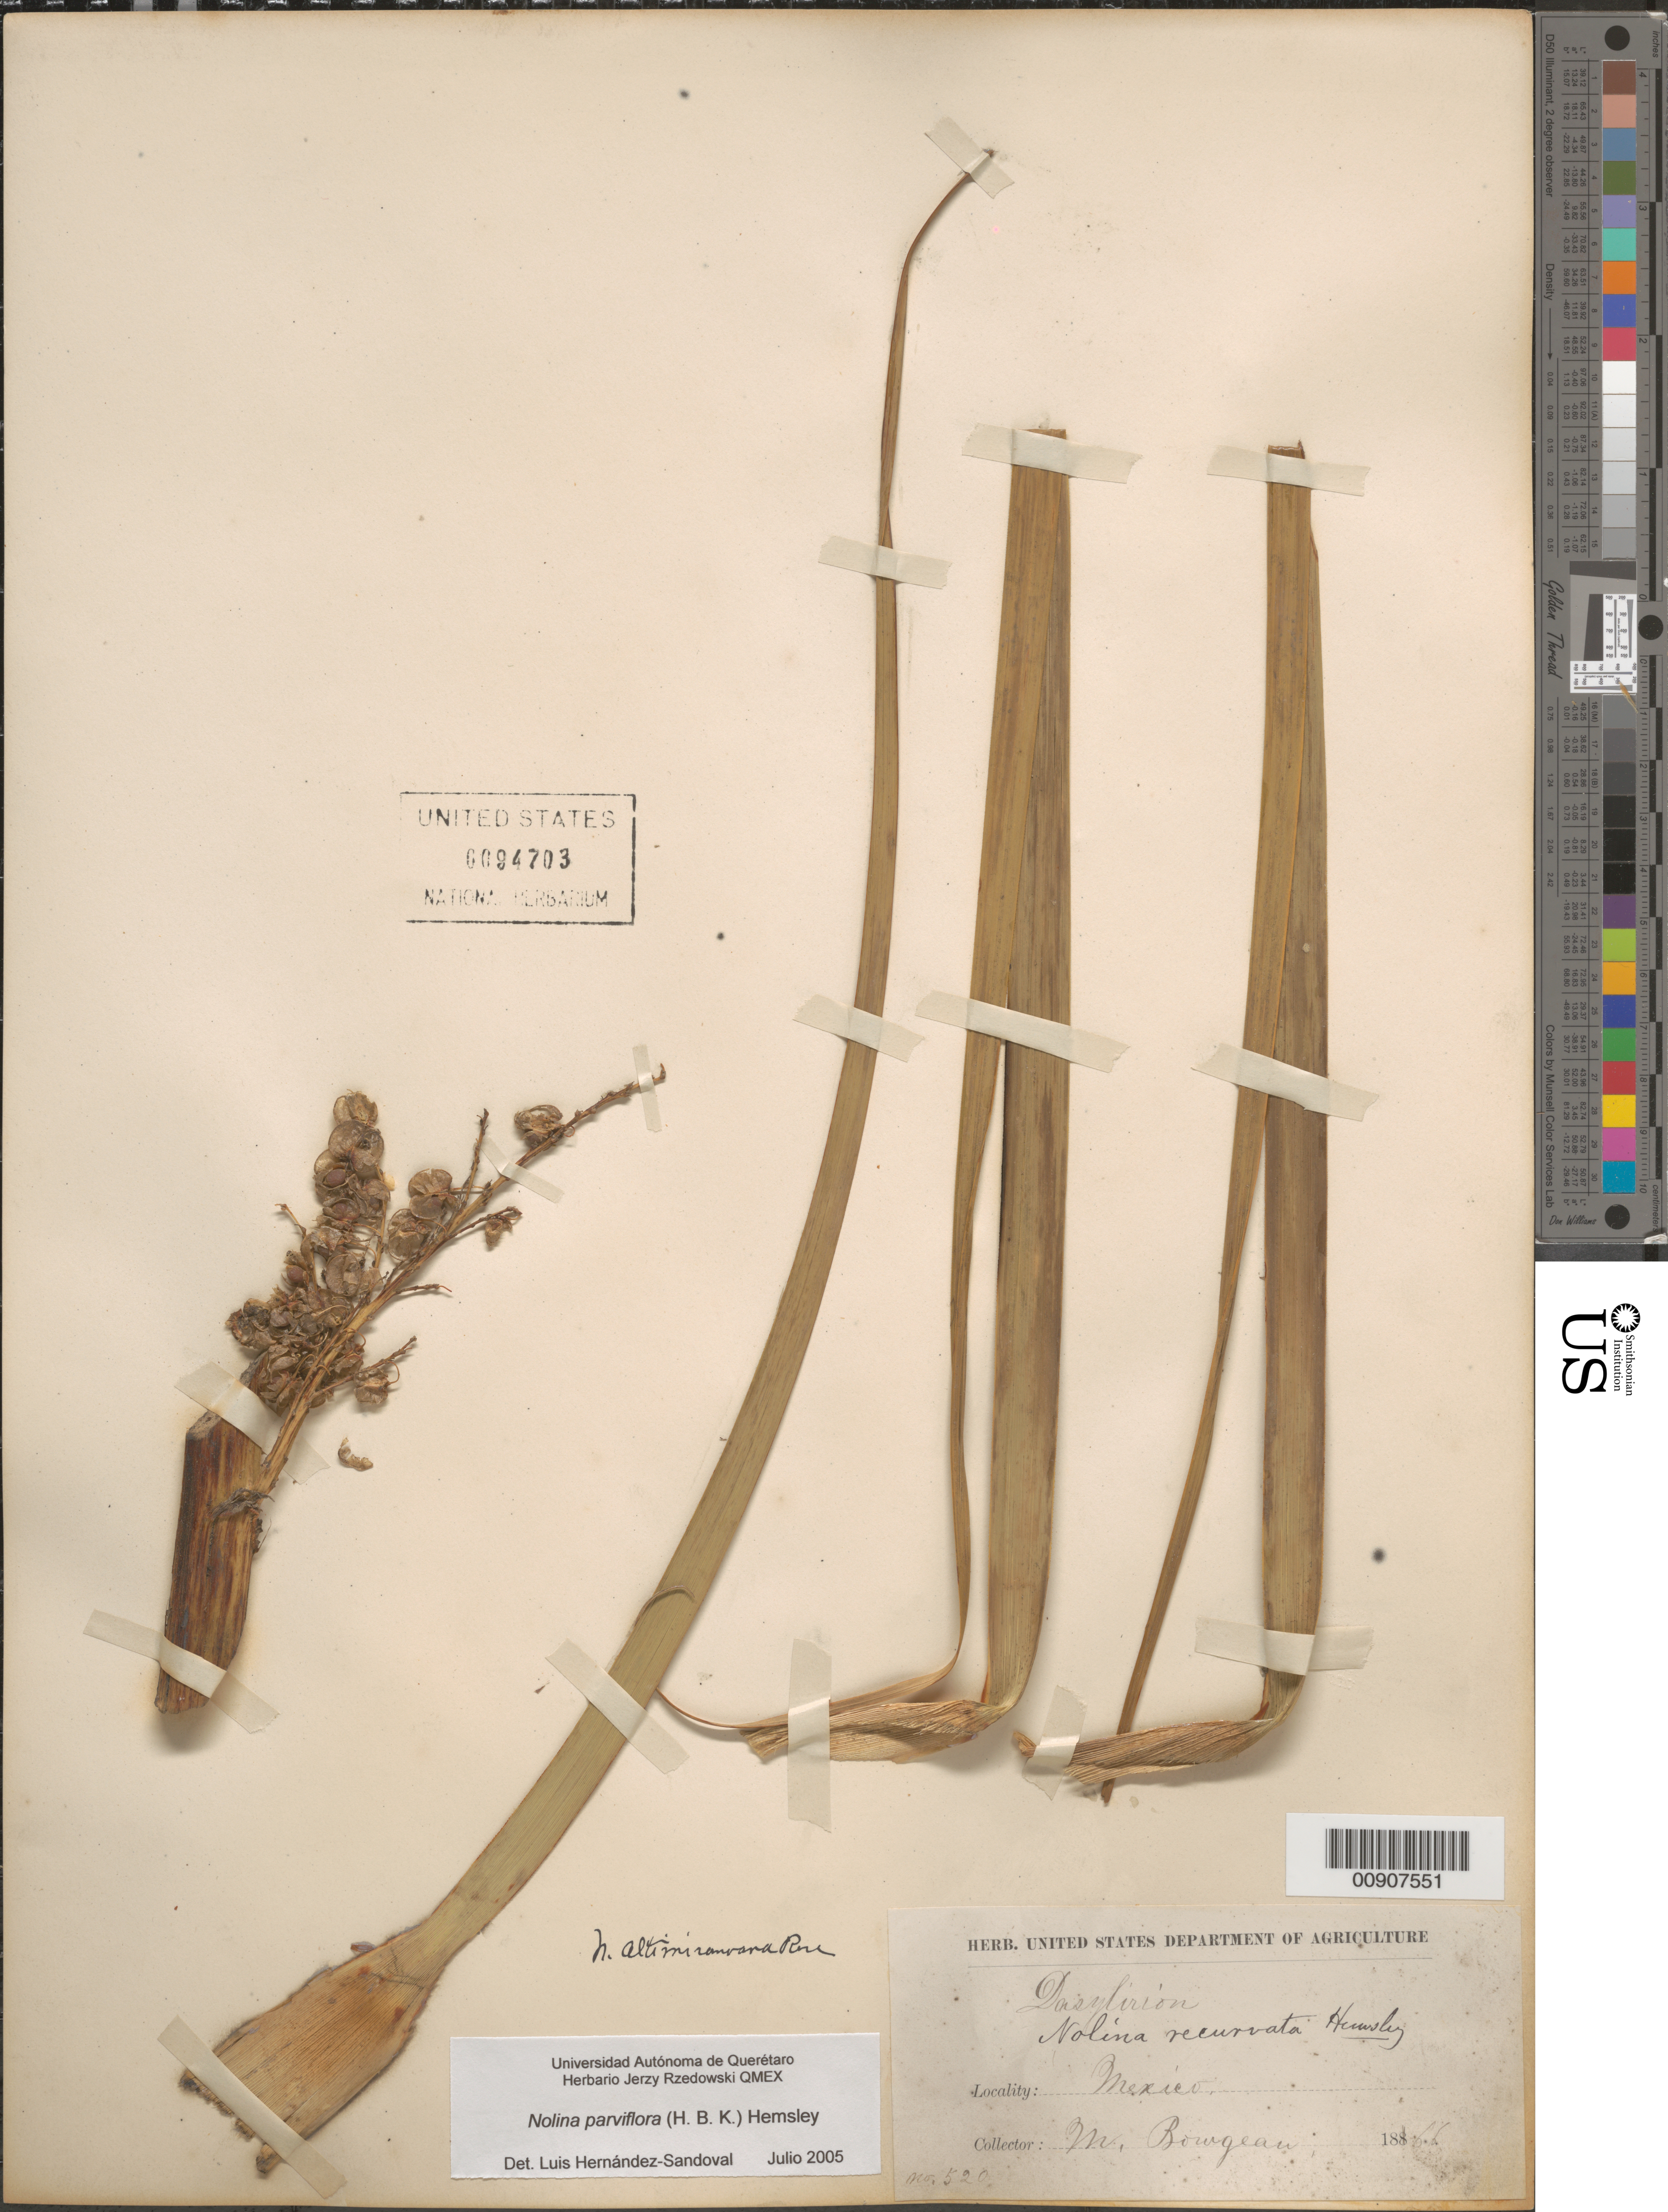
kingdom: Plantae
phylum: Tracheophyta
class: Liliopsida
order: Asparagales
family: Asparagaceae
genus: Nolina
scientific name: Nolina parviflora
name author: (Kunth) Hemsl.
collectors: E. Bourgeau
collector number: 520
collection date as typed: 1866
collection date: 1866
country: Mexico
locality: Mexico.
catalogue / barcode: US 94703